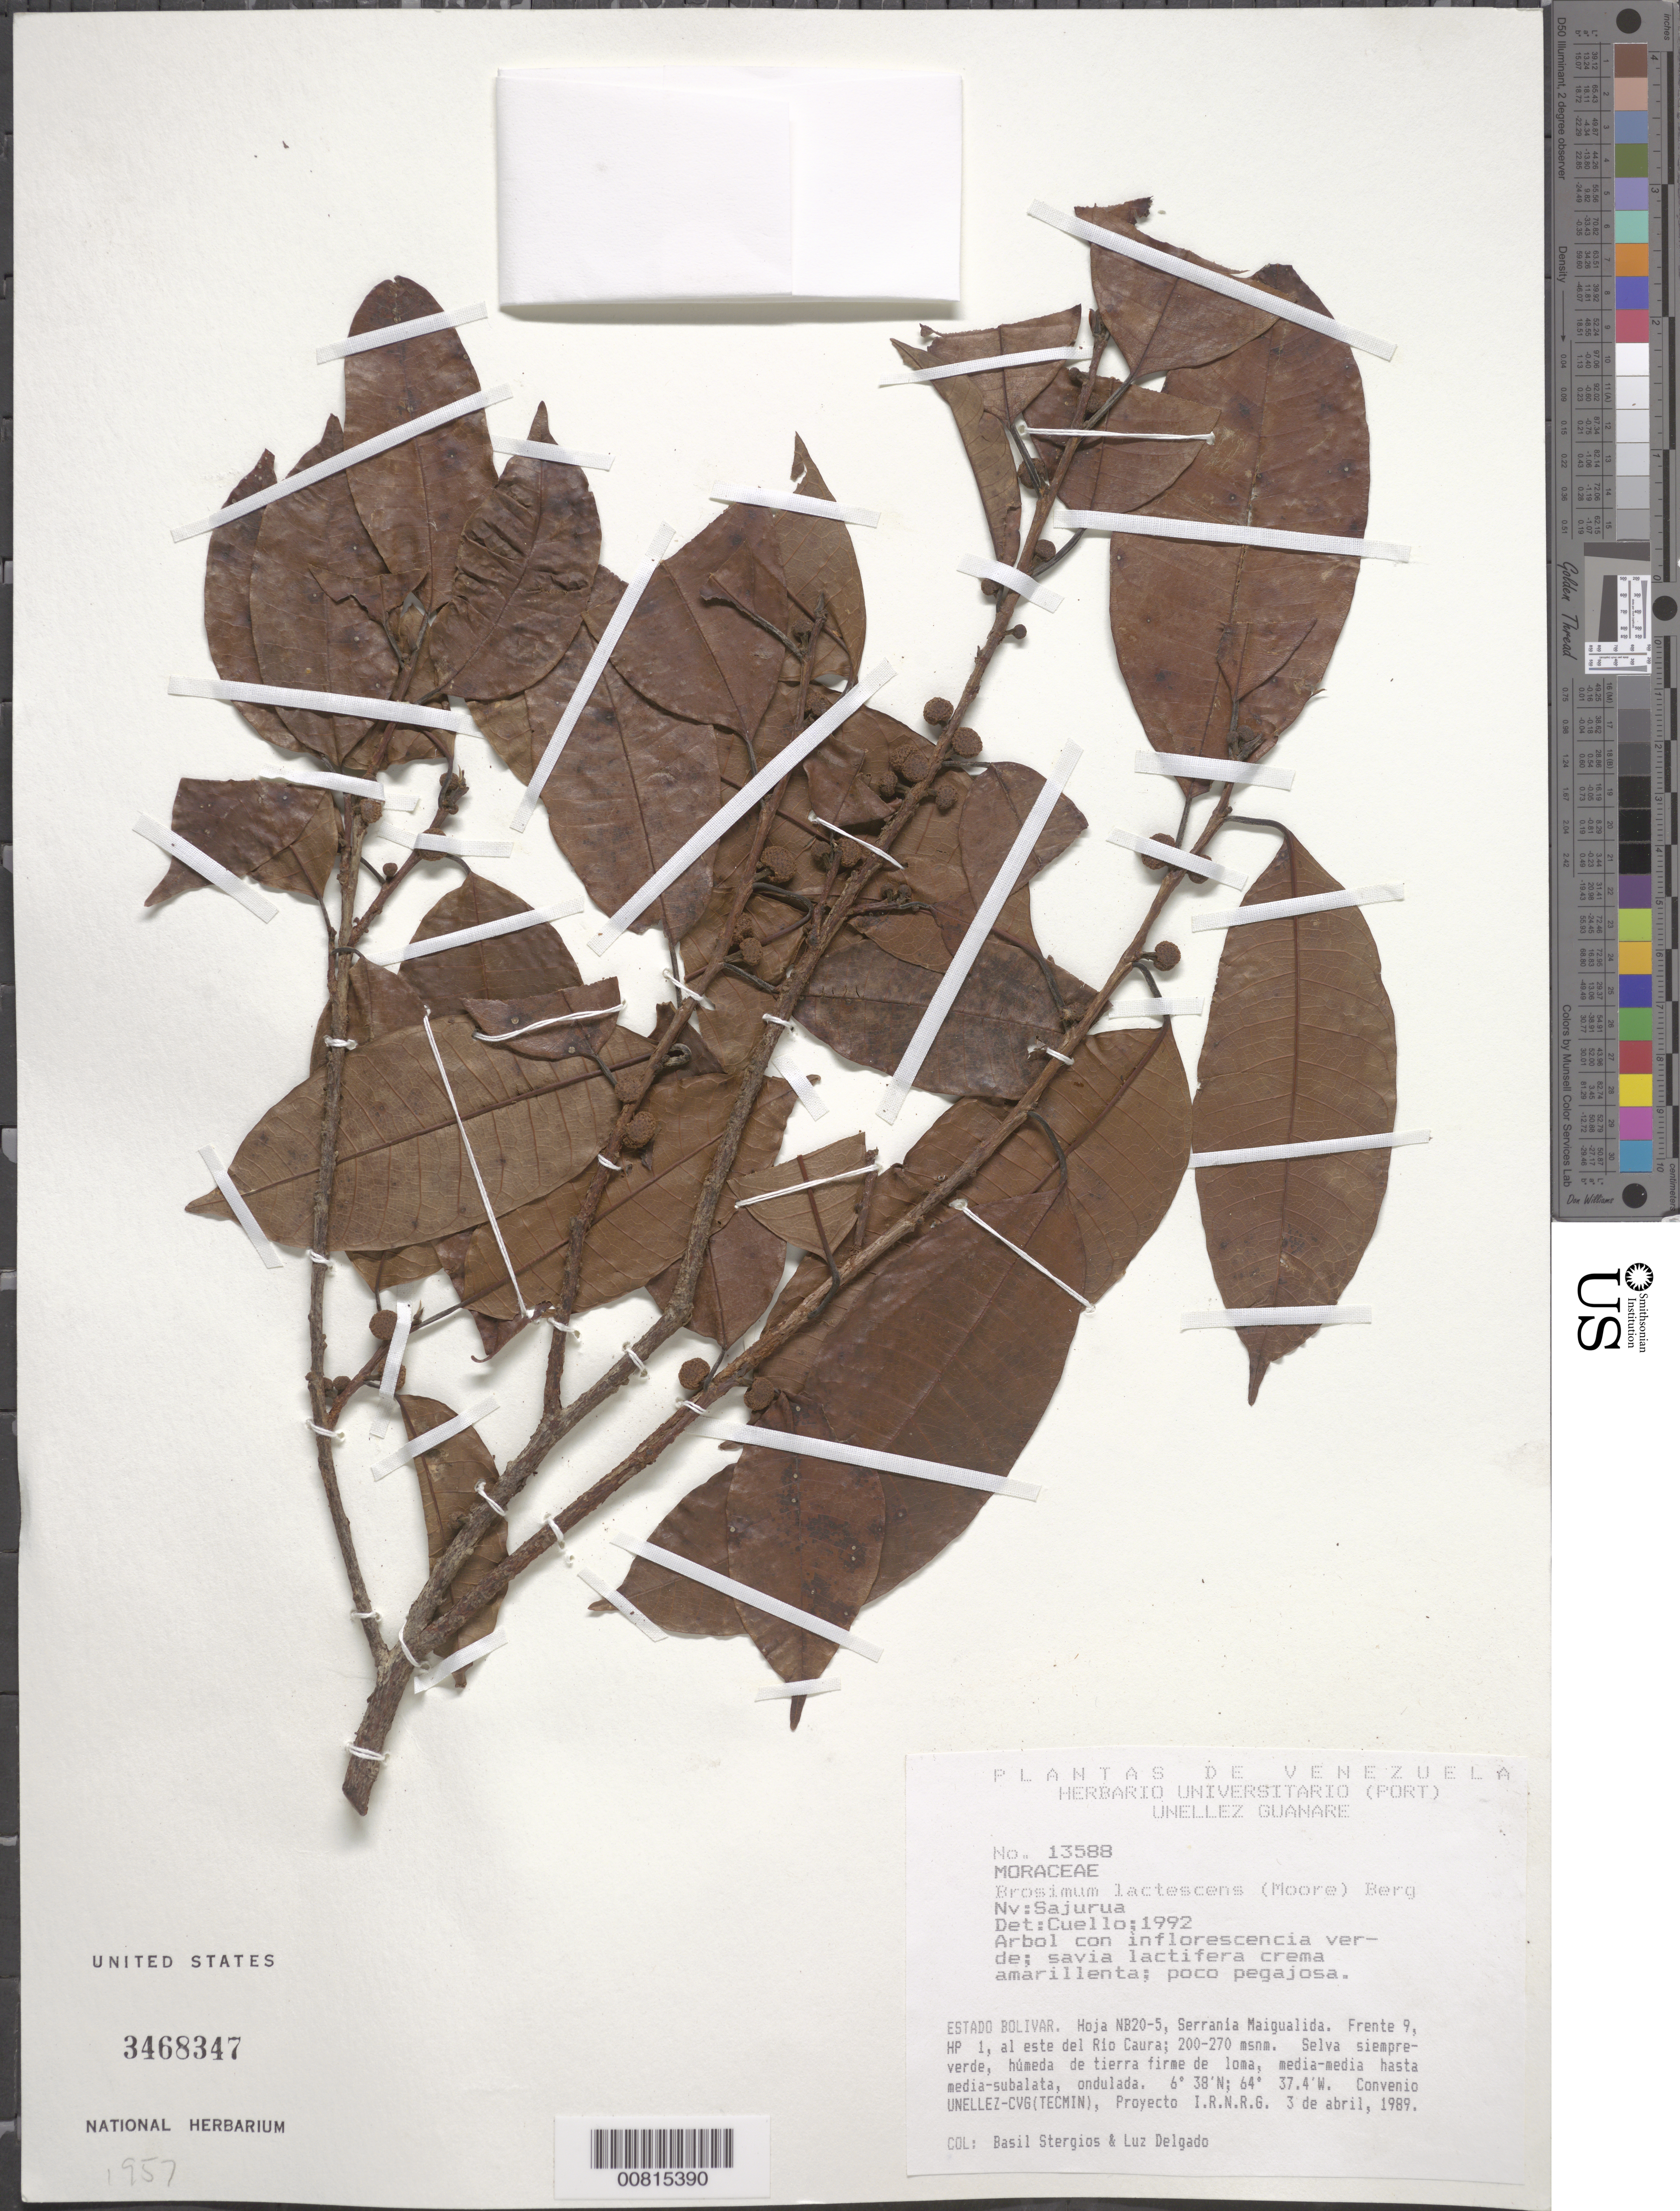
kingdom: Plantae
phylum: Tracheophyta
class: Magnoliopsida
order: Rosales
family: Moraceae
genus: Brosimum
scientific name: Brosimum lactescens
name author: (S. Moore) C.C. Berg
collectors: B. G. Stergios & L. Delgado V.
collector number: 13588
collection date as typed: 3-Apr-89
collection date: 1989-04-03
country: Venezuela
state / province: Bolívar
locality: Serrania Maigualida, E del río Caura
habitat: Selva siempre-verde, húmeda de tierra firme de loma, media-media hasta media-subalata, ondulada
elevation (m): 200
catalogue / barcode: US 3468347